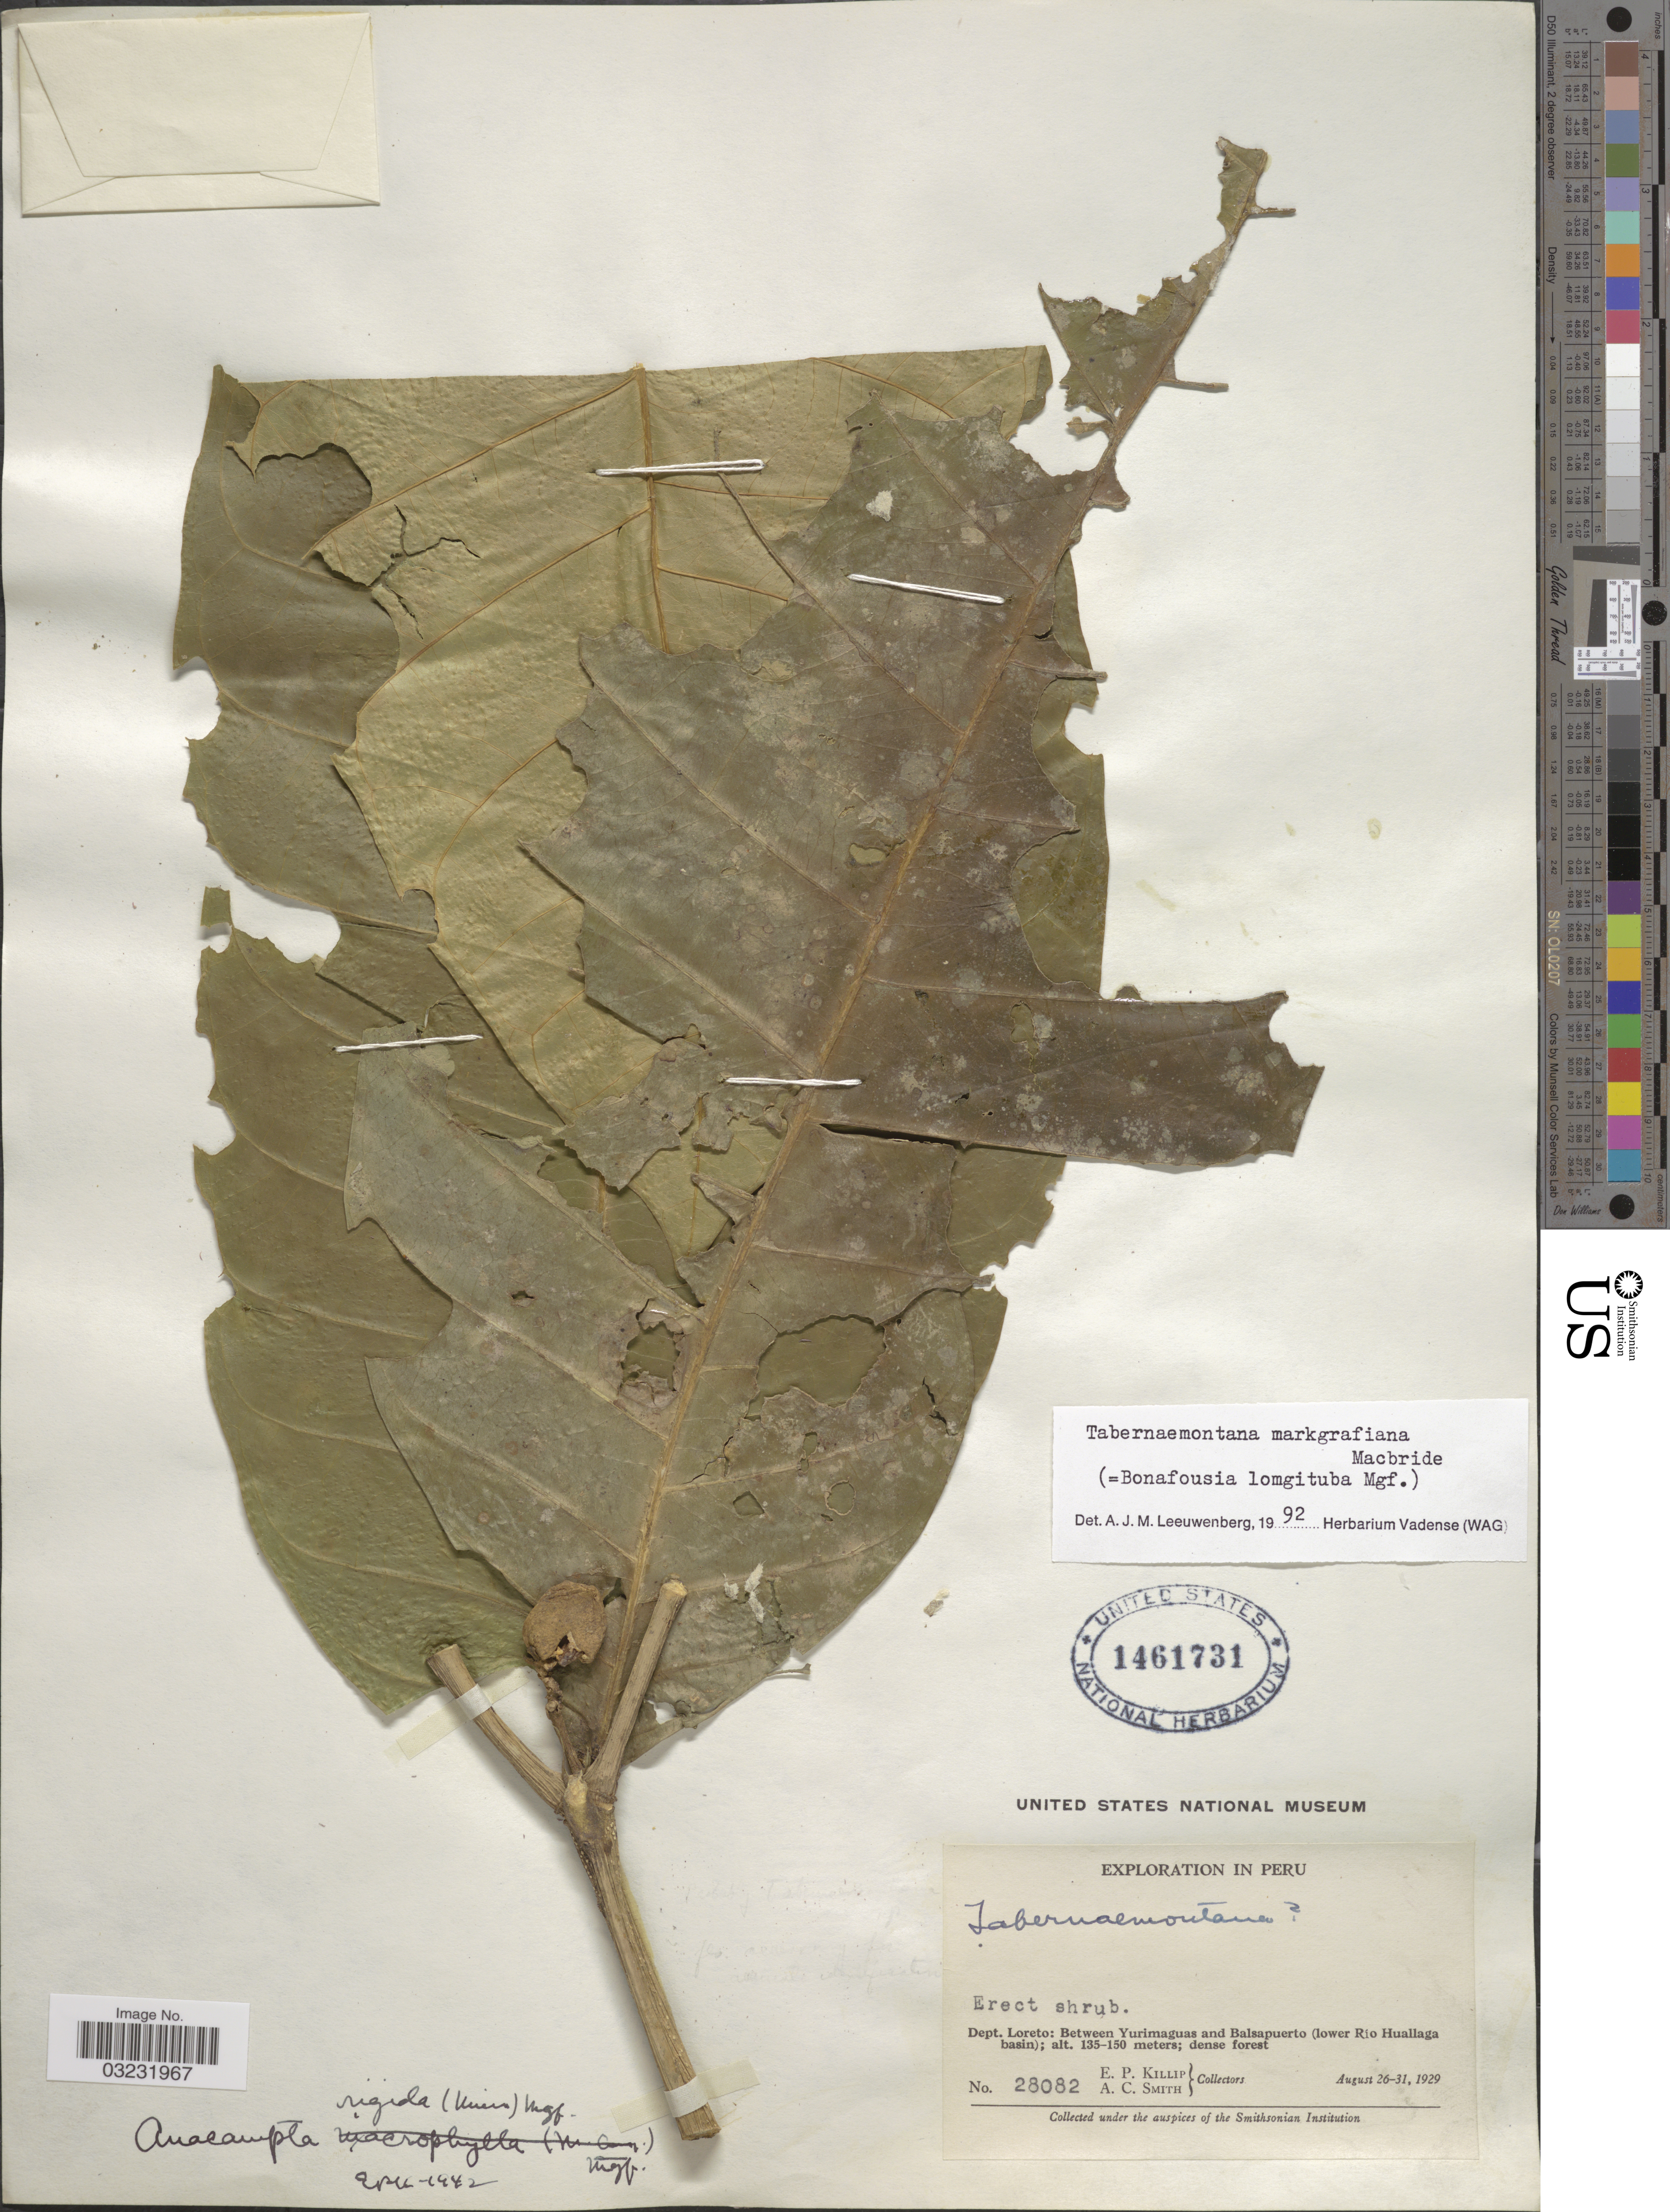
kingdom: Plantae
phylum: Tracheophyta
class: Magnoliopsida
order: Gentianales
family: Apocynaceae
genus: Tabernaemontana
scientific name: Tabernaemontana markgrafiana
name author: J.F. Macbr.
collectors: E. P. Killip & A. C. Smith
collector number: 28082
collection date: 1929-08-26/1929-08-31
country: Peru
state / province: Loreto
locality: Dept. Loreto: between Yurimaguas and Balsapuerto (lower Río Huallaga basin).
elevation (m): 135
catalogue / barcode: US 1461731